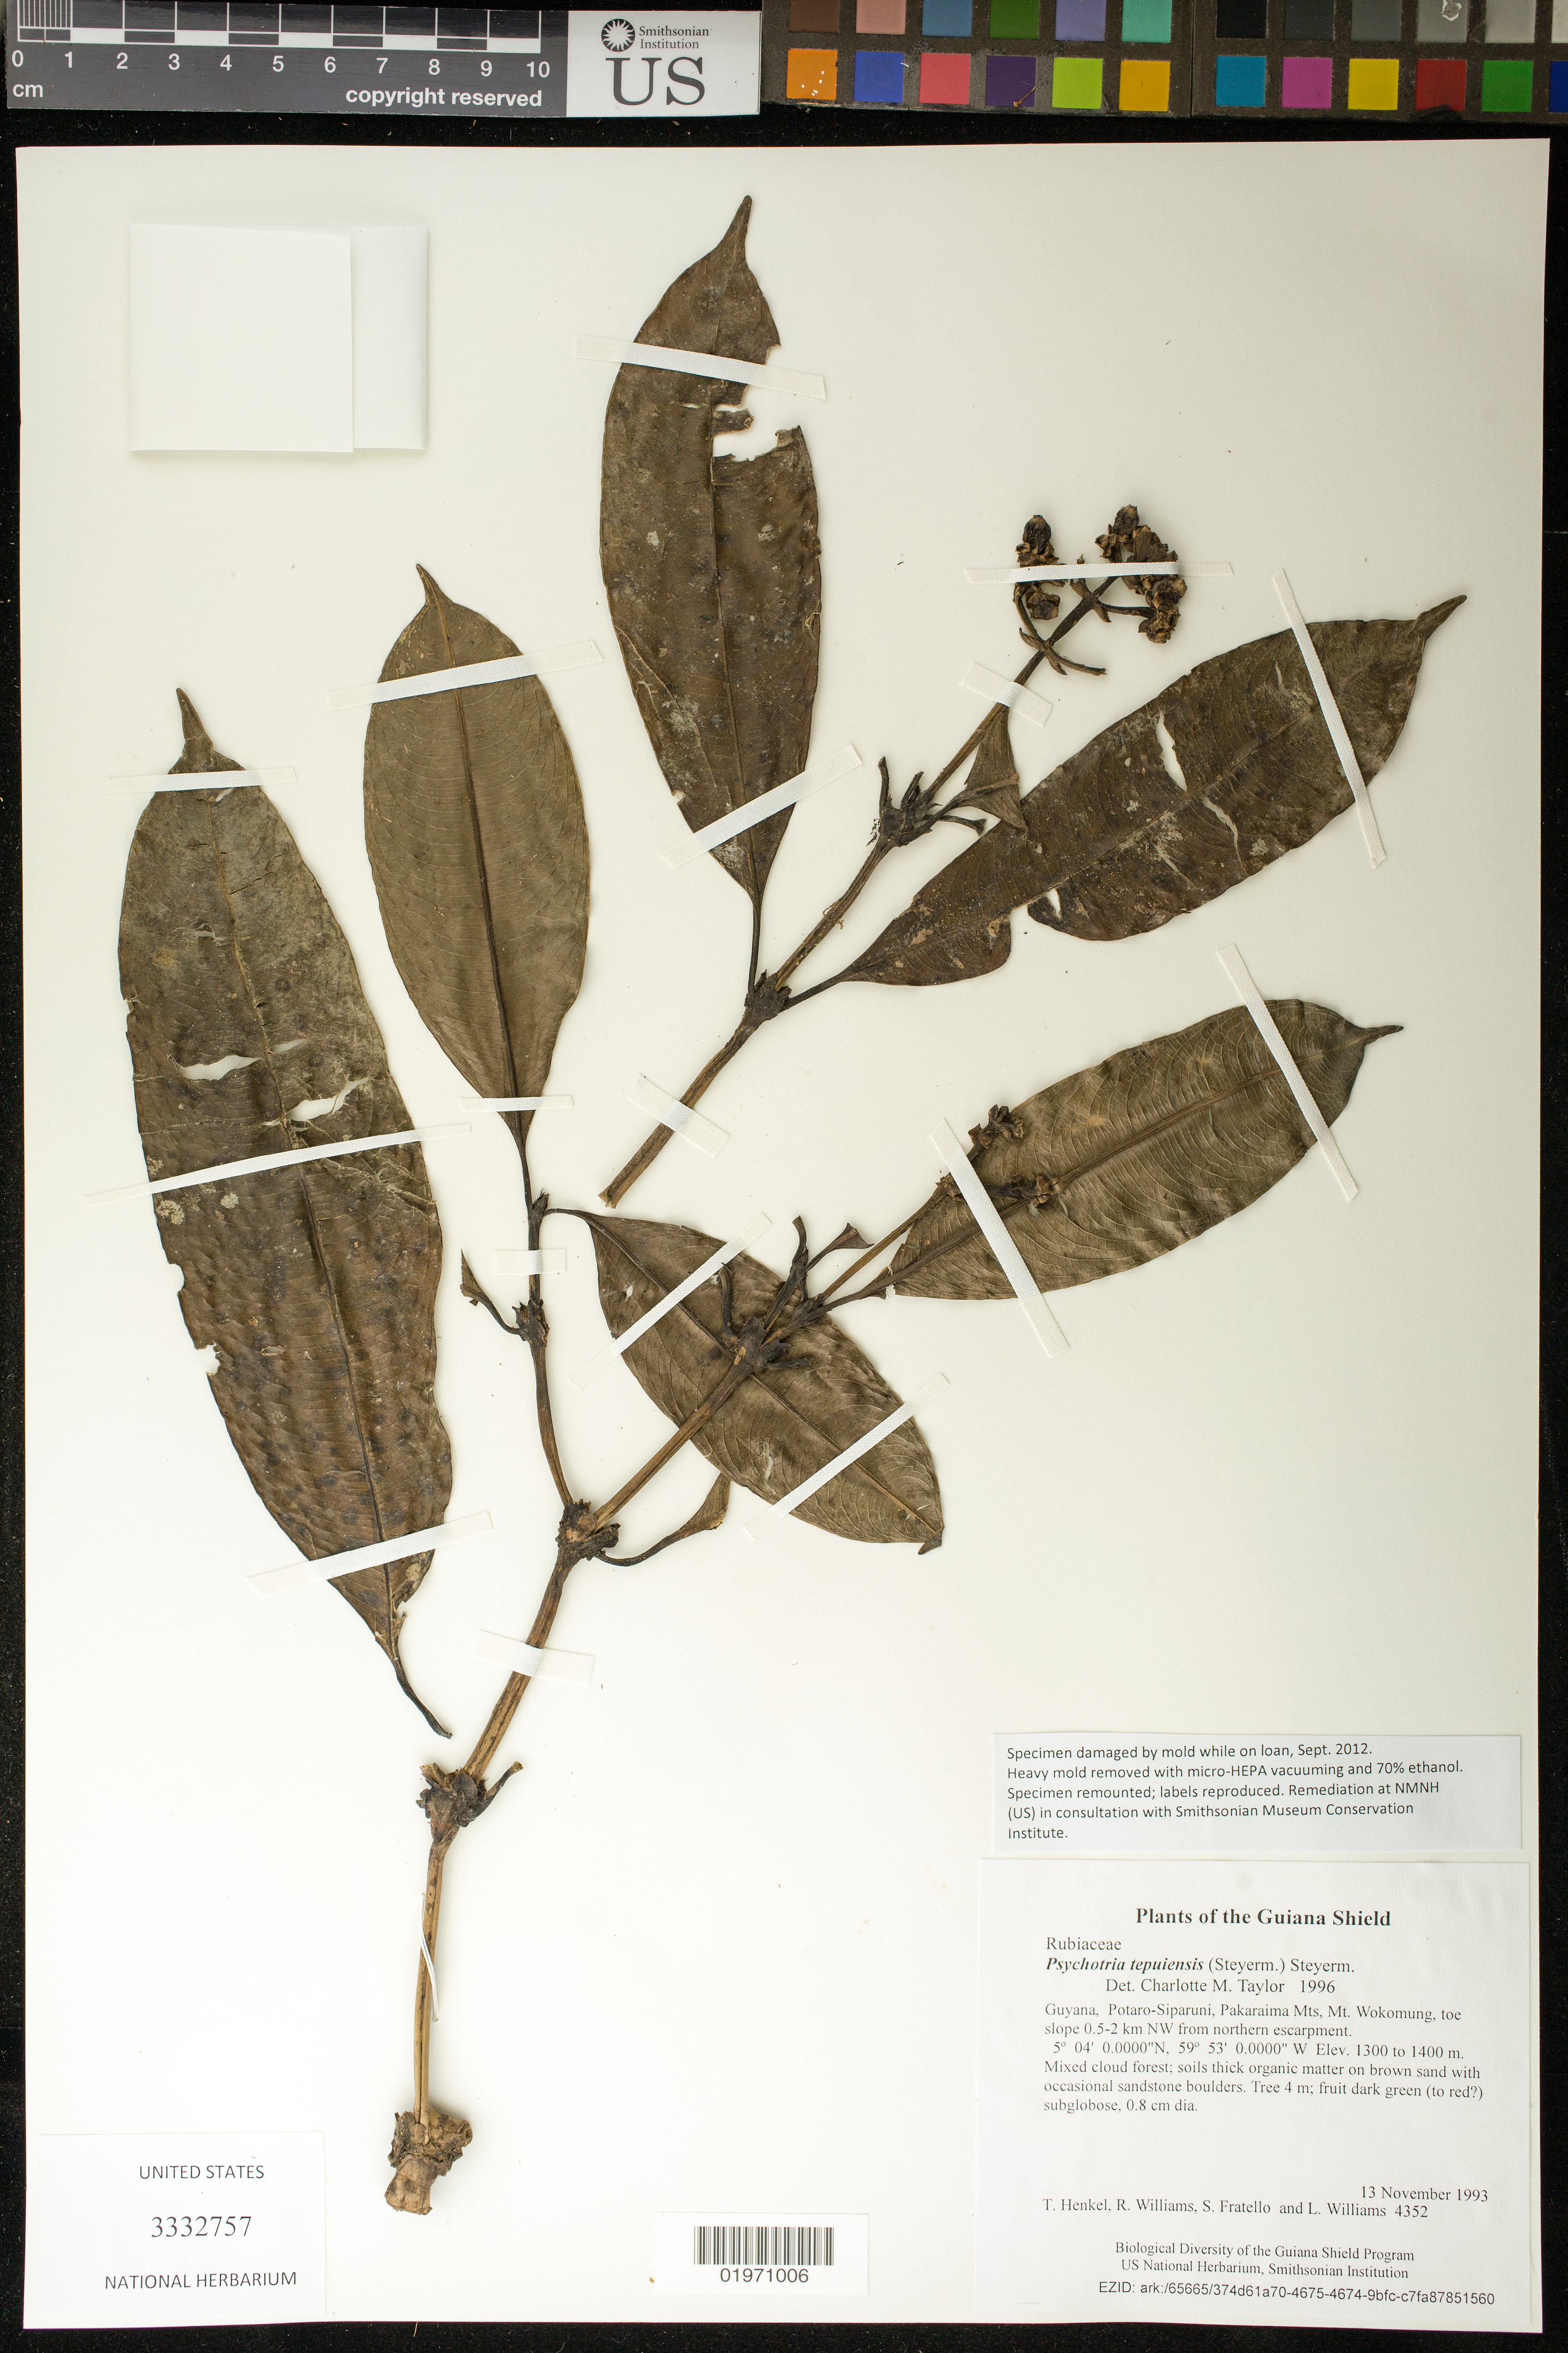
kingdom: Plantae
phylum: Tracheophyta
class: Magnoliopsida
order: Gentianales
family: Rubiaceae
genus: Psychotria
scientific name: Psychotria tepuiensis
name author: (Steyerm.) Steyerm.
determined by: Taylor, Charlotte M.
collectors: T. Henkel, R. Williams, S. Fratello & L. Williams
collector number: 4352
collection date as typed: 13 November 1993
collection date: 1993-11-13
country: Guyana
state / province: Potaro-Siparuni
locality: Pakaraima Mts, Mt. Wokomung, toe slope 0.5-2 km NW from northern escarpment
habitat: Mixed cloud forest; soils thick organic matter on brown sand with occasional sandstone boulders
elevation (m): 1300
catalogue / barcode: US 3332757